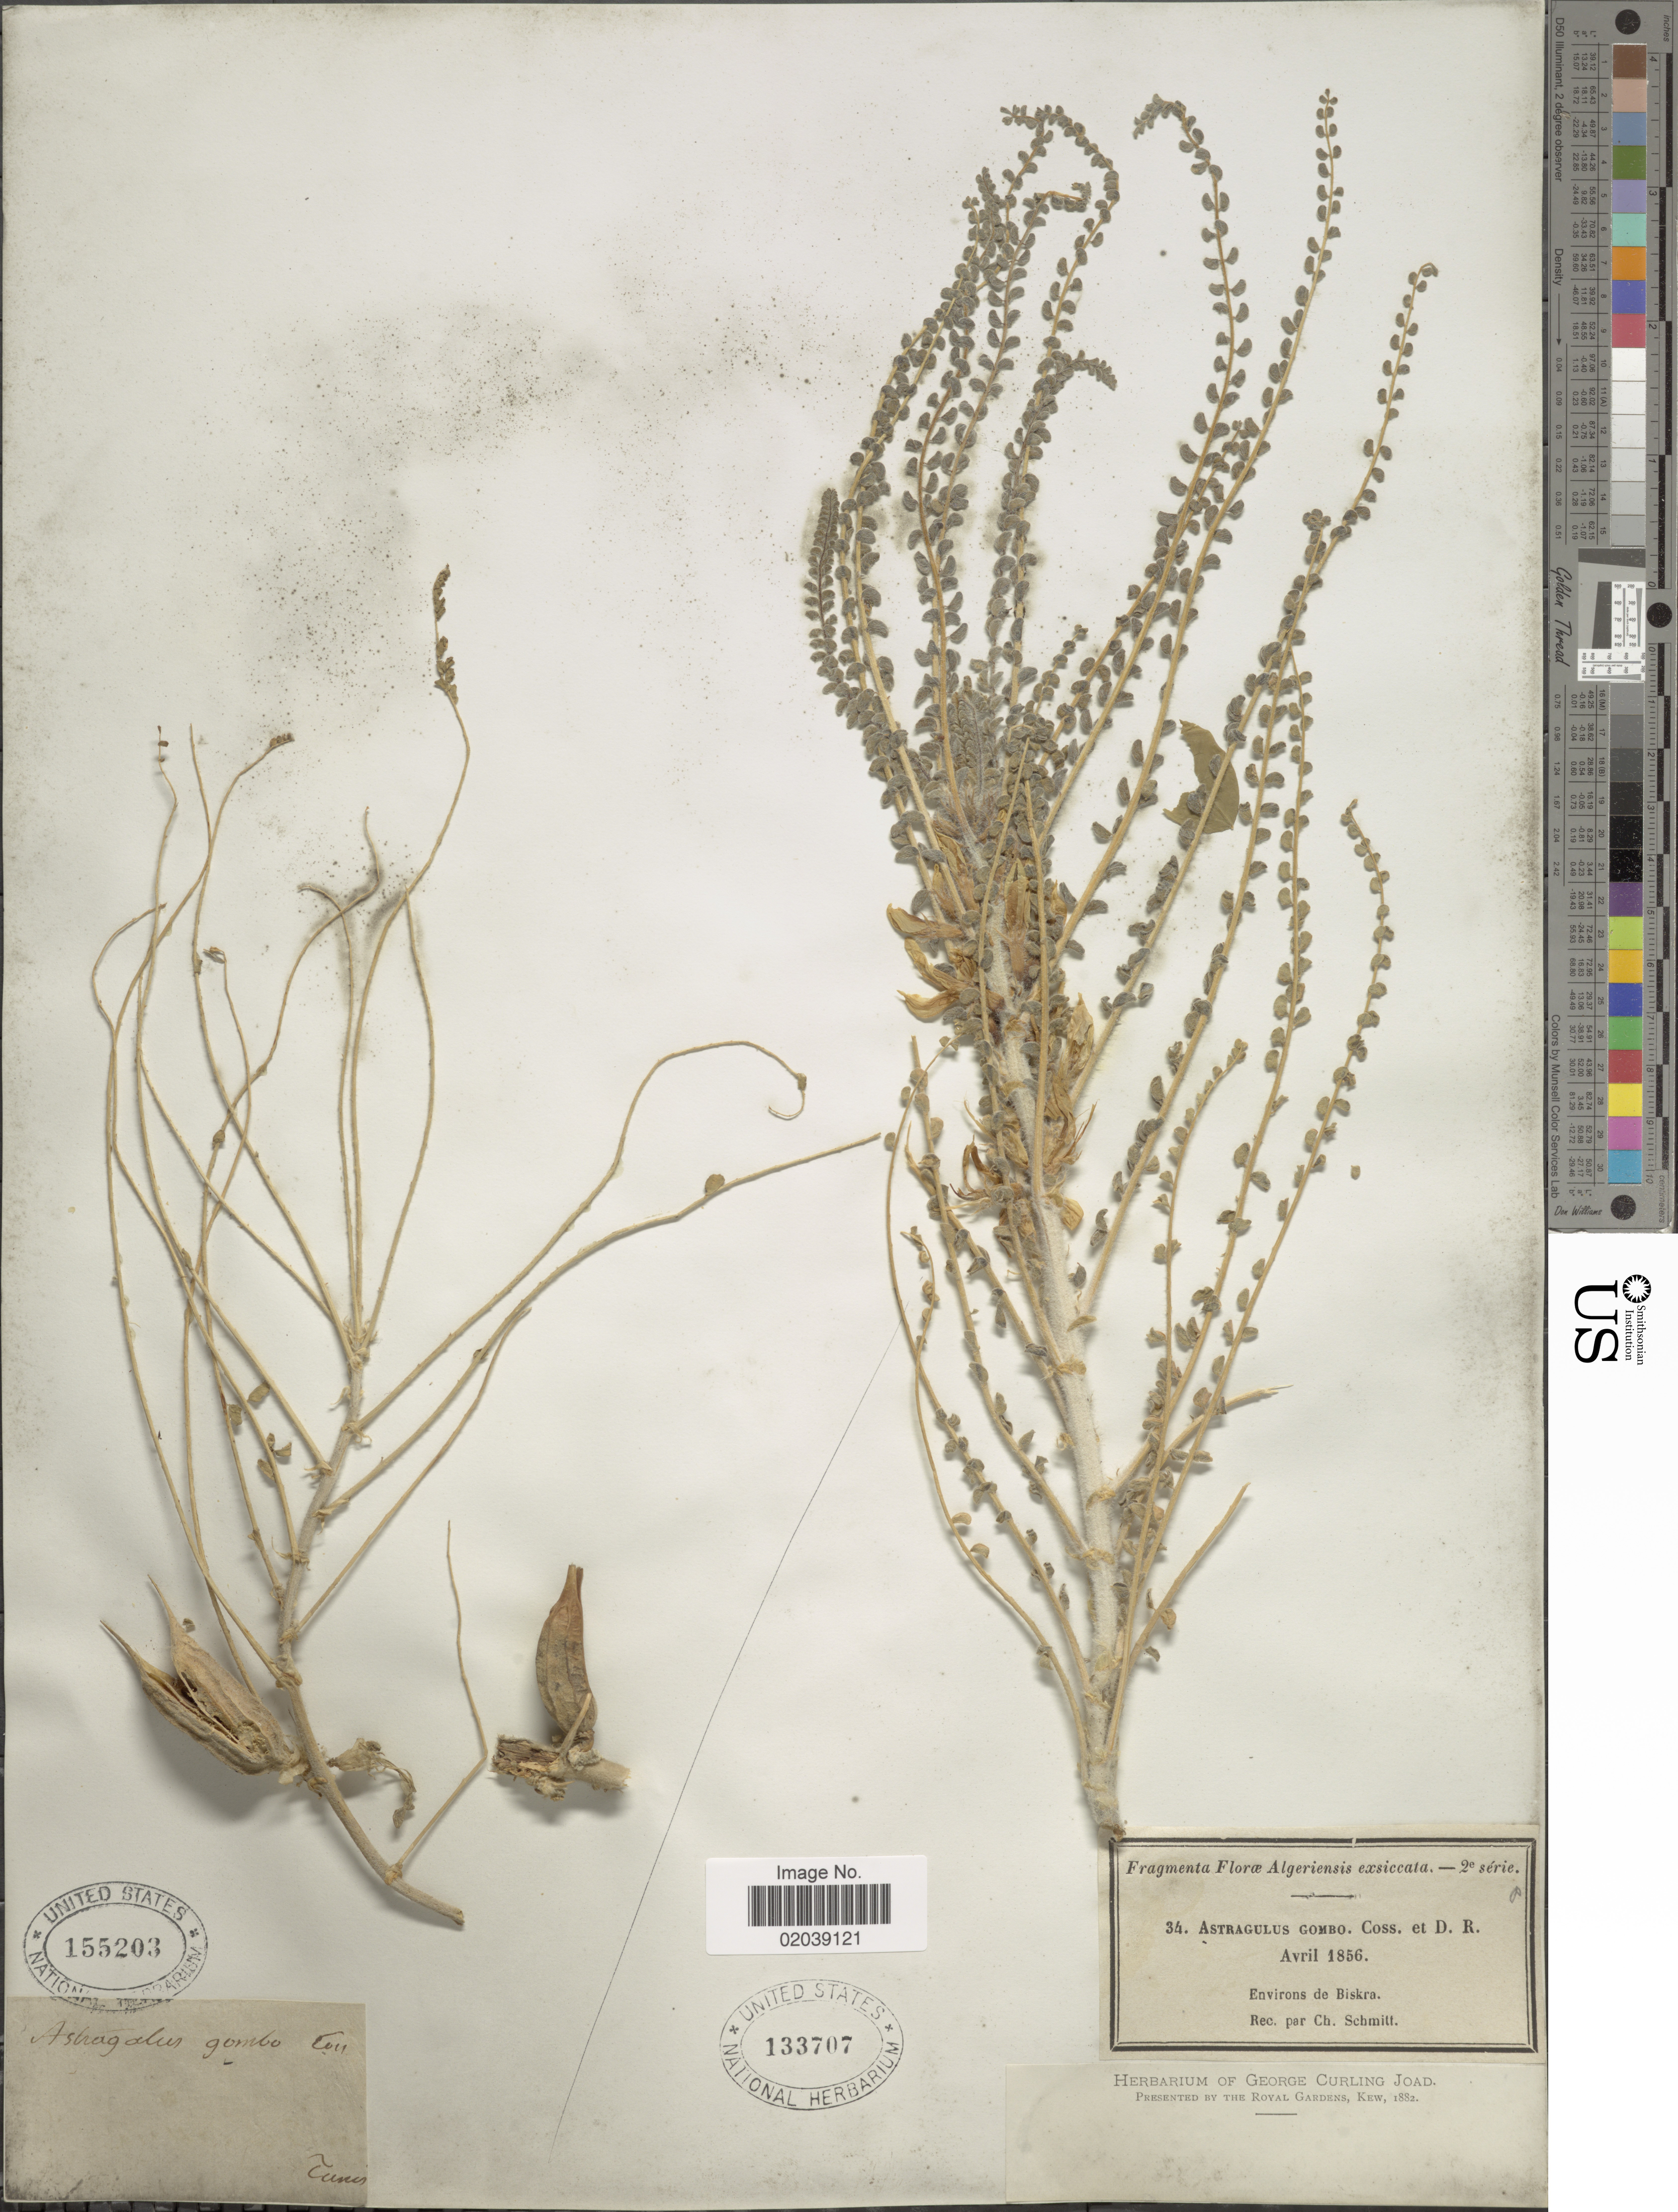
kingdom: Plantae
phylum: Tracheophyta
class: Magnoliopsida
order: Fabales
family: Fabaceae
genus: Astragalus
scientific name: Astragalus gombo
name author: Bunge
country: Tunisia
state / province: Tunis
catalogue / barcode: US 155203